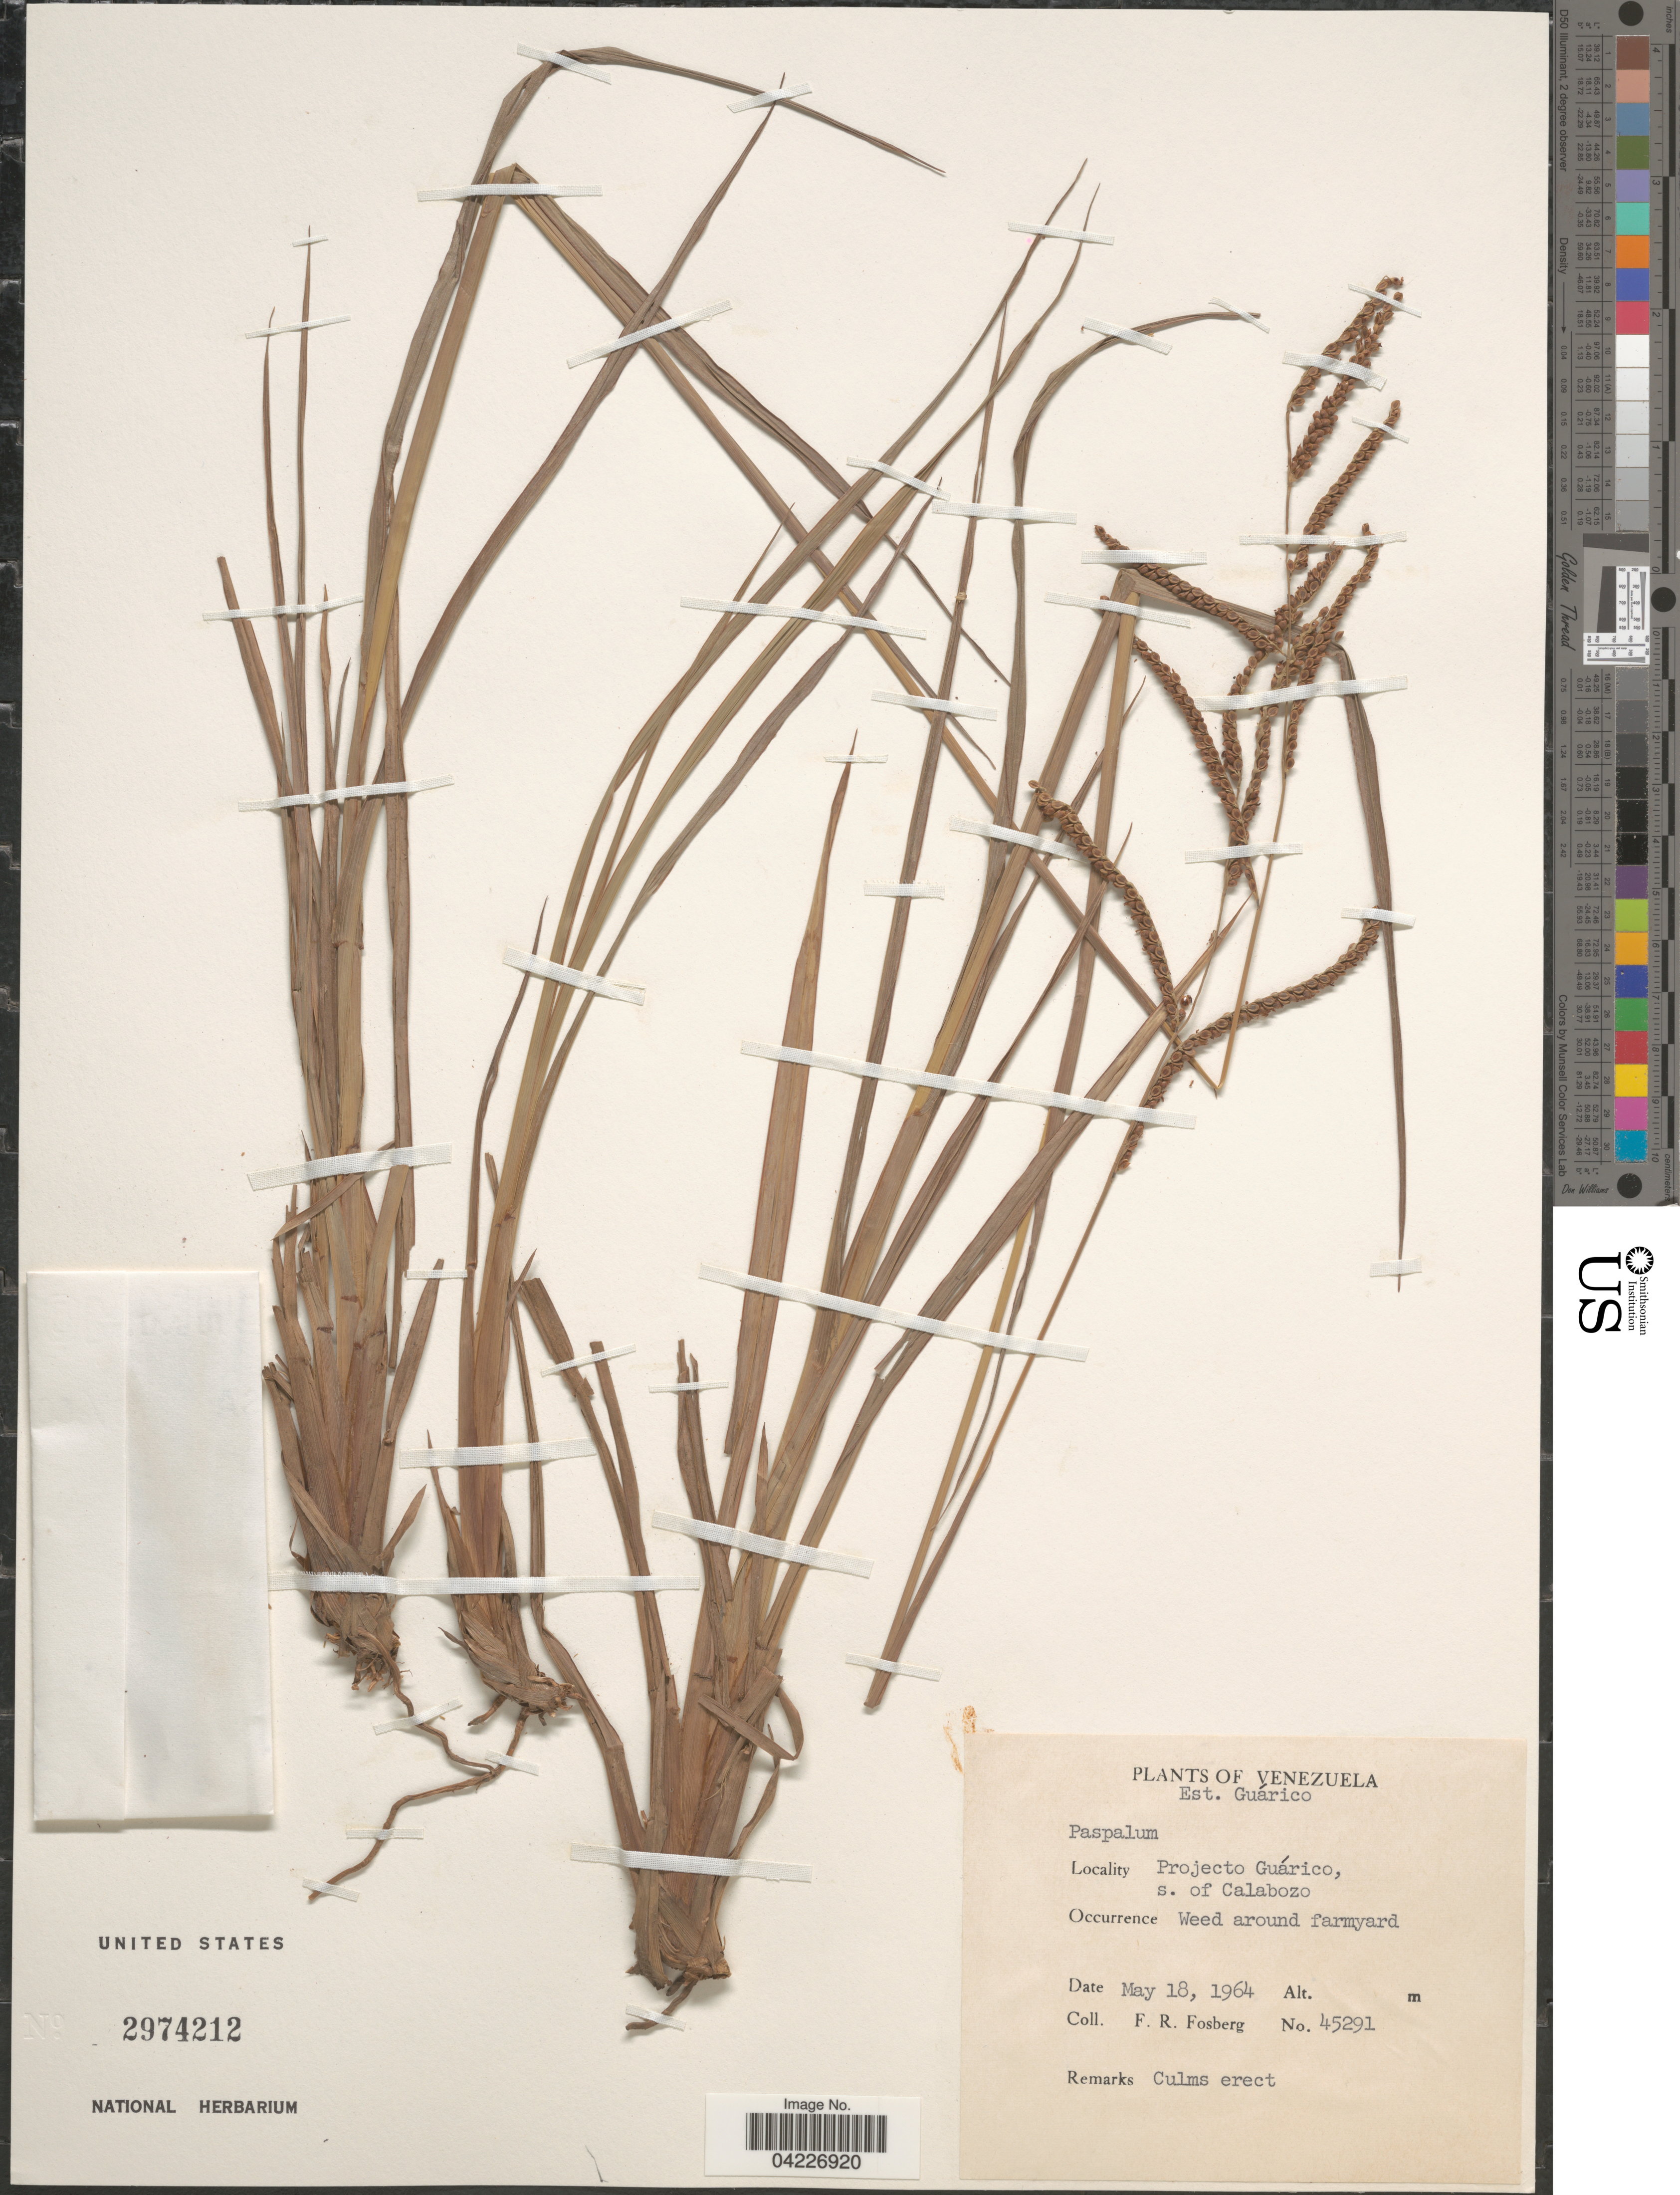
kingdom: Plantae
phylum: Tracheophyta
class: Liliopsida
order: Poales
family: Poaceae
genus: Paspalum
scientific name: Paspalum sp.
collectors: F. R. Fosberg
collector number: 45291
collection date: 1964-05-18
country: Venezuela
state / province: Guarico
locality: Projecto Guárico, s. of Calabozo. Weed around farmyard.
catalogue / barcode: US 2974212